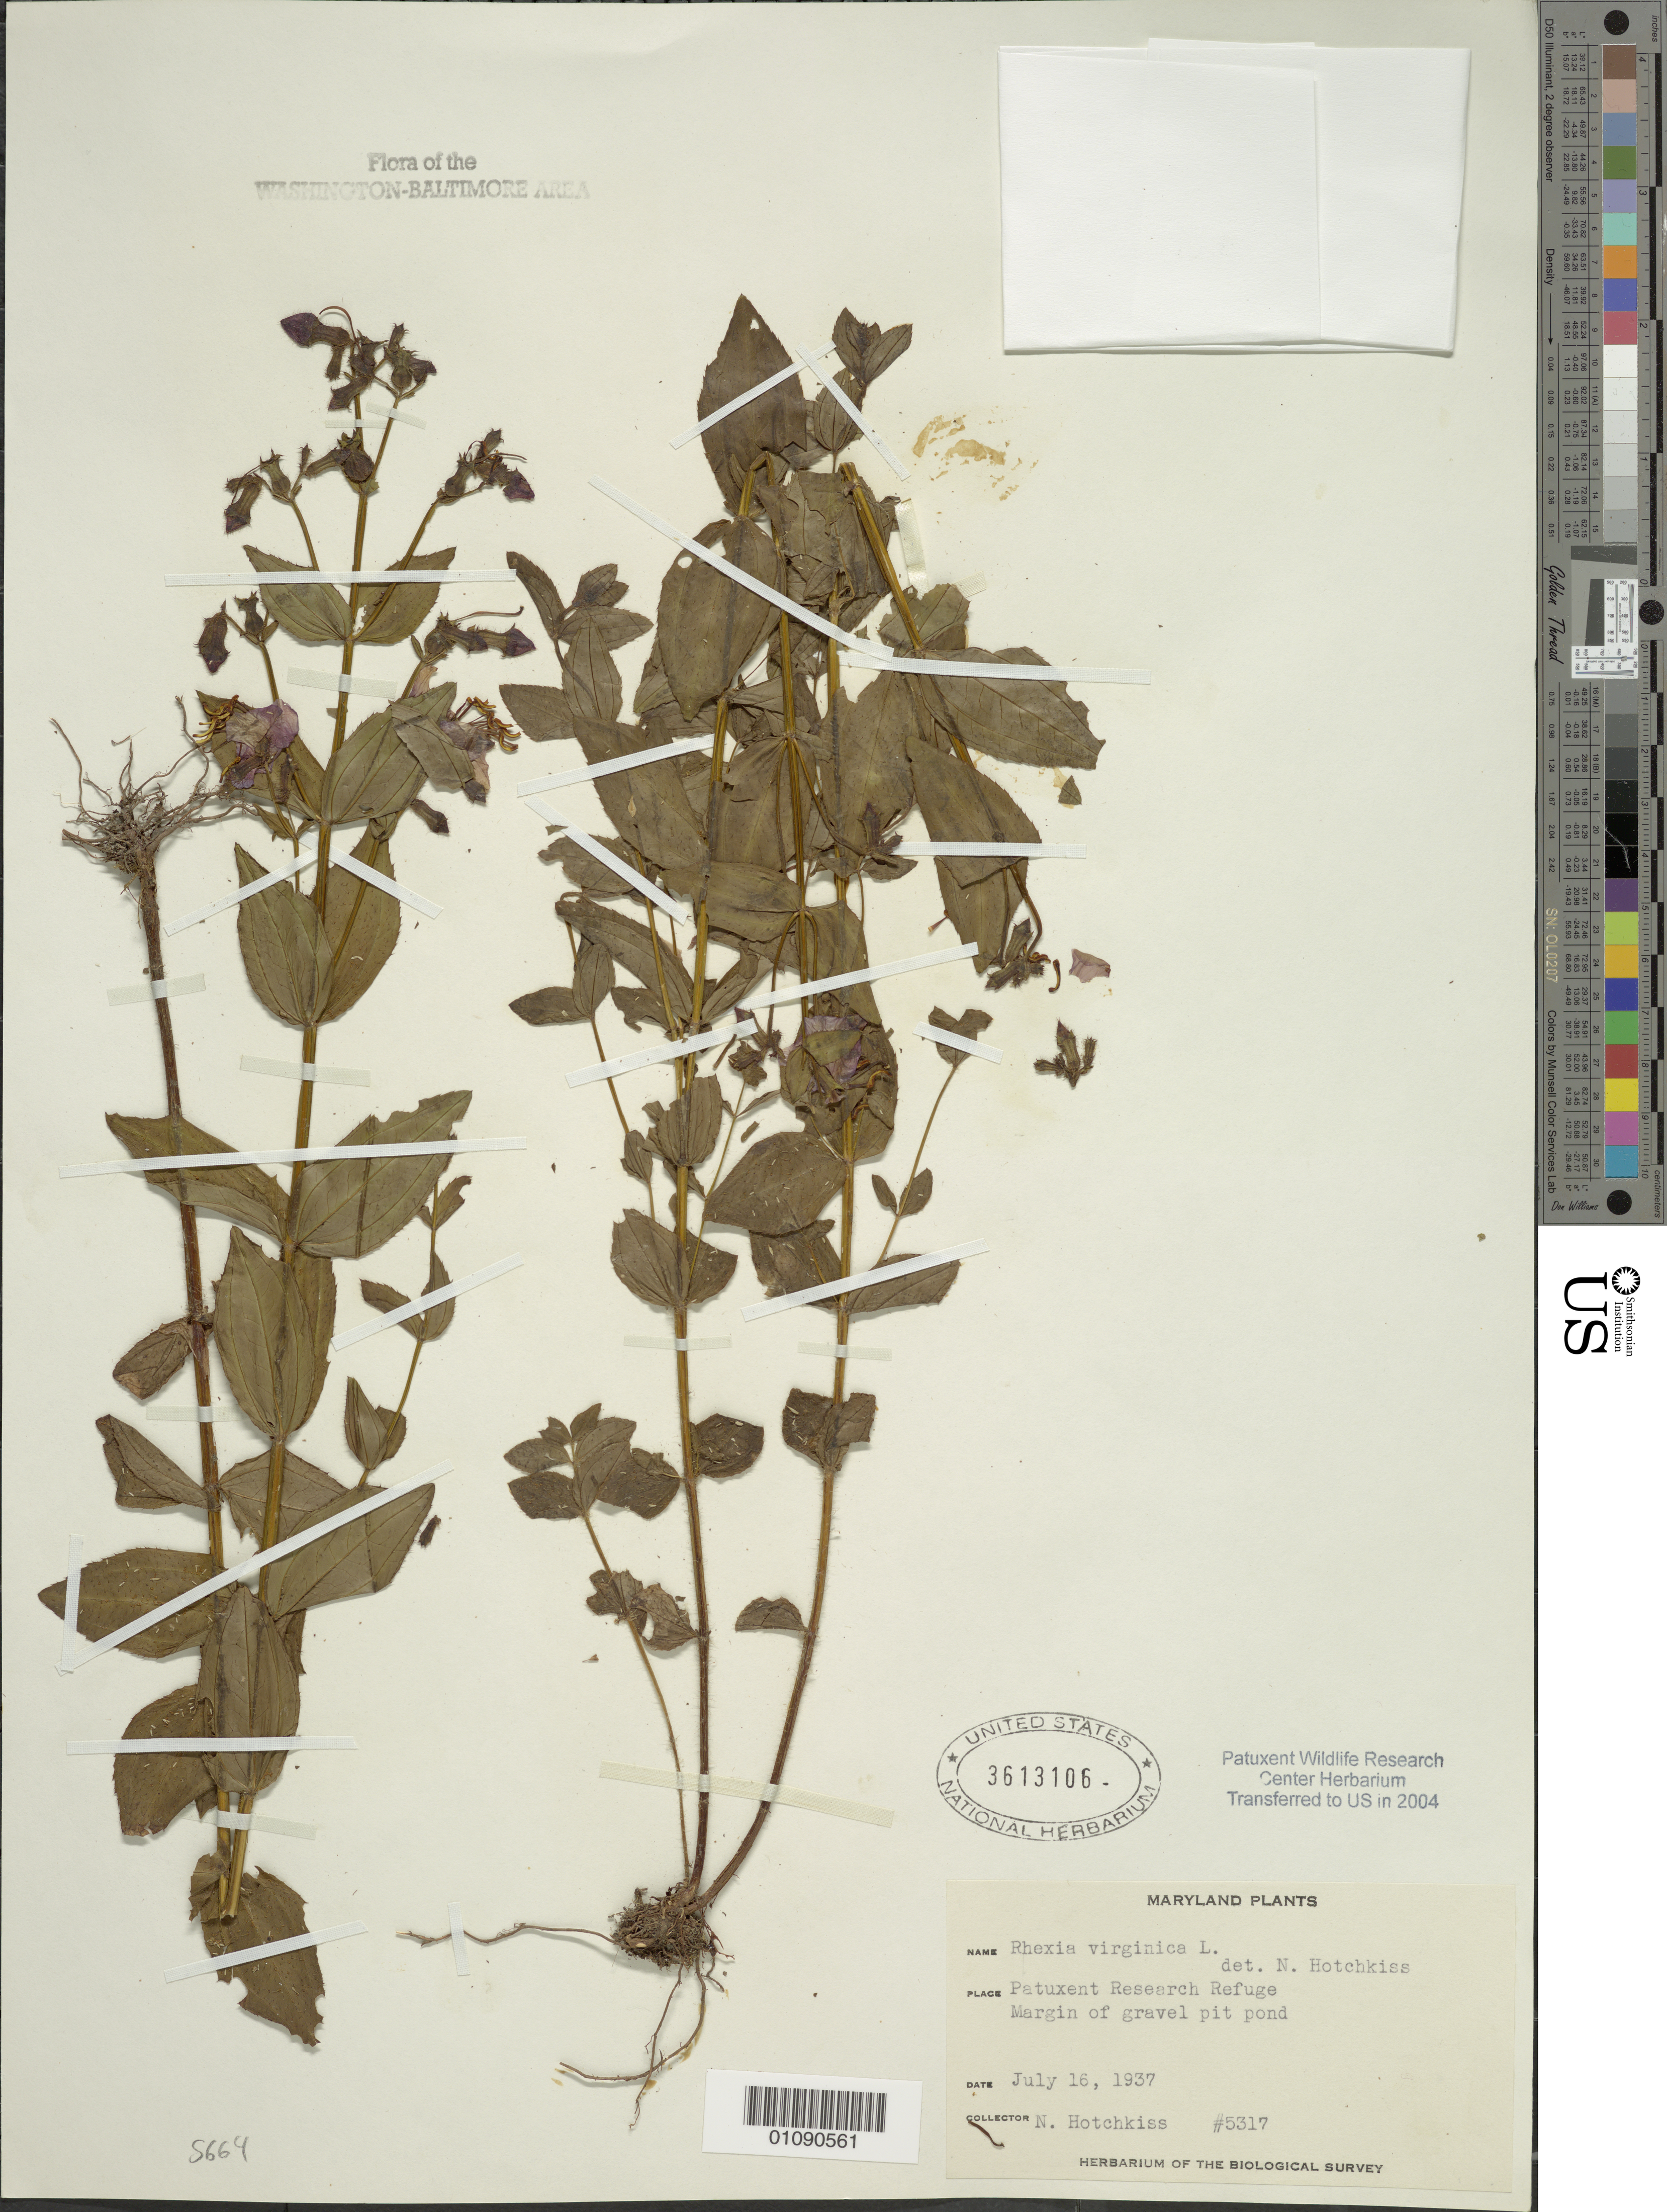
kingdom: Plantae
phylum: Tracheophyta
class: Magnoliopsida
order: Myrtales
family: Melastomataceae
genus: Rhexia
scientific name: Rhexia virginica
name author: L.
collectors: N. Hotchkiss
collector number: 5317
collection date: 1937-07-16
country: United States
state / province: Maryland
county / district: Prince George's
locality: Patuxent Wildlife Refuge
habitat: Margin of gravel pit pond.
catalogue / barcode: US 3613106